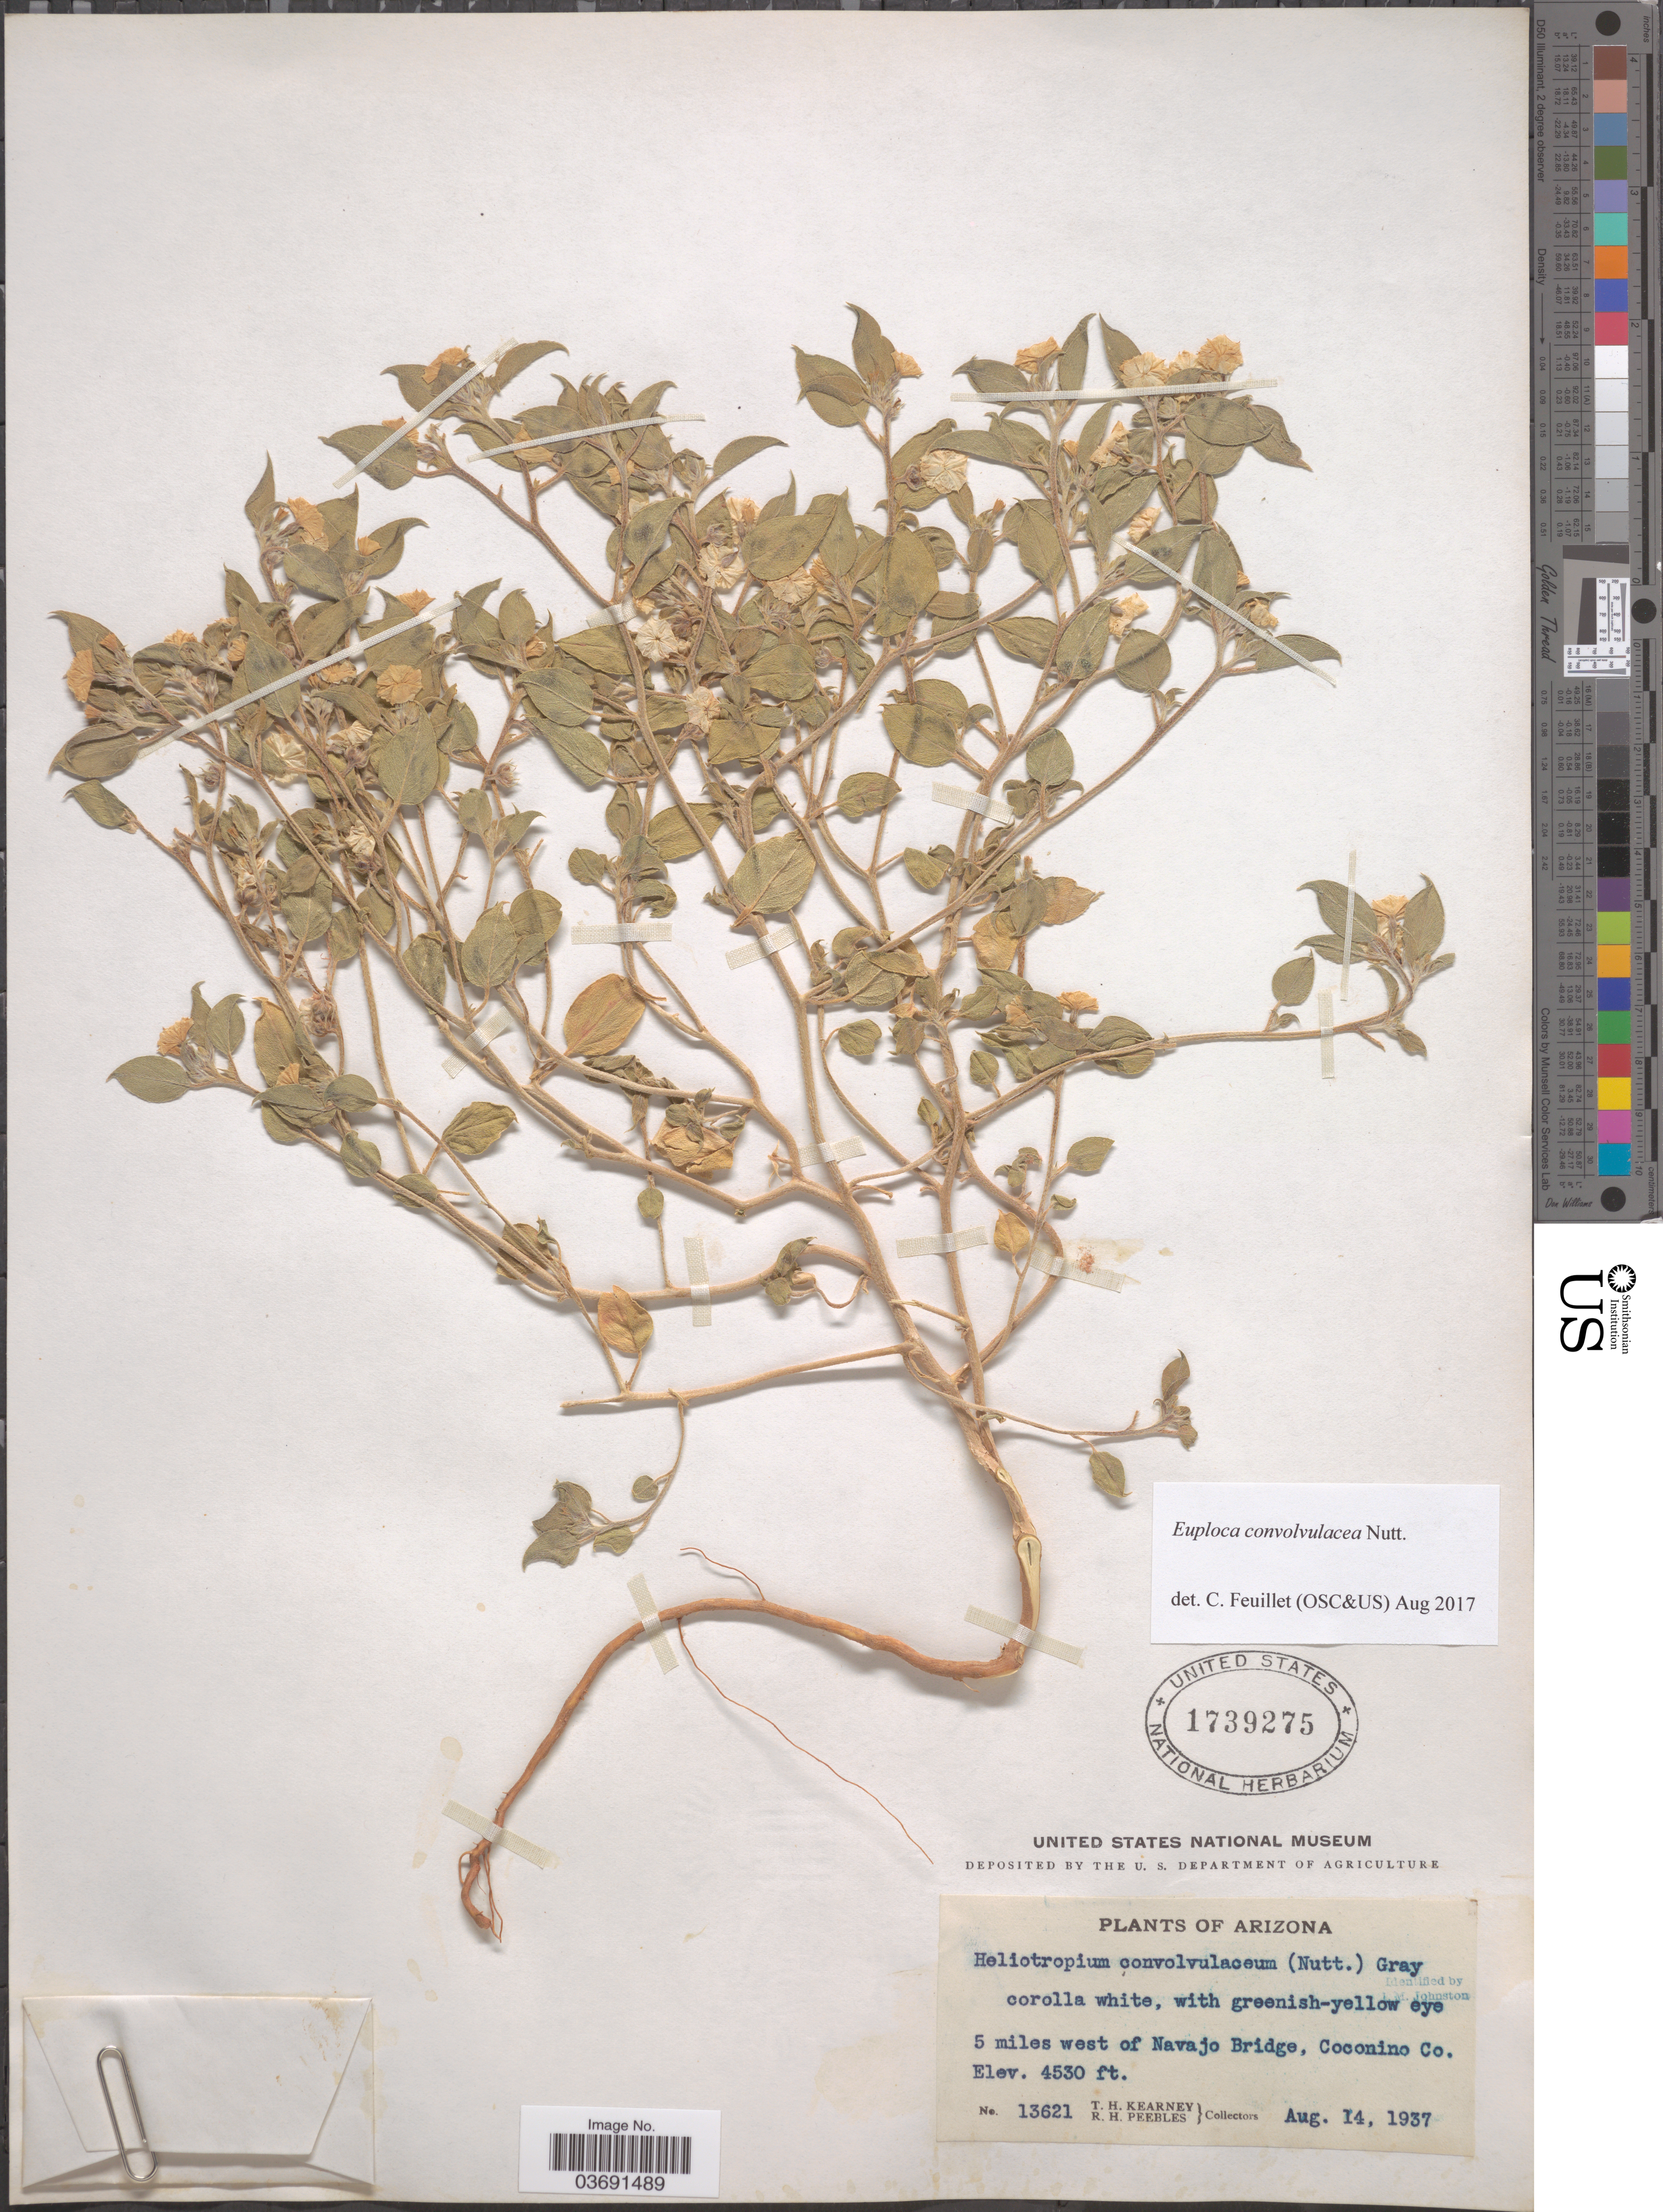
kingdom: Plantae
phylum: Tracheophyta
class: Magnoliopsida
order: Boraginales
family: Heliotropiaceae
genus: Euploca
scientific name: Euploca convolvulacea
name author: Nutt.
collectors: T. H. Kearney & R. H. Peebles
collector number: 13621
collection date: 1937-08-14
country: United States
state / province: Arizona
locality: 5 miles west of Navajo Bridge, Coconino Co.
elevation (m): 1381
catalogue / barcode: US 1739275